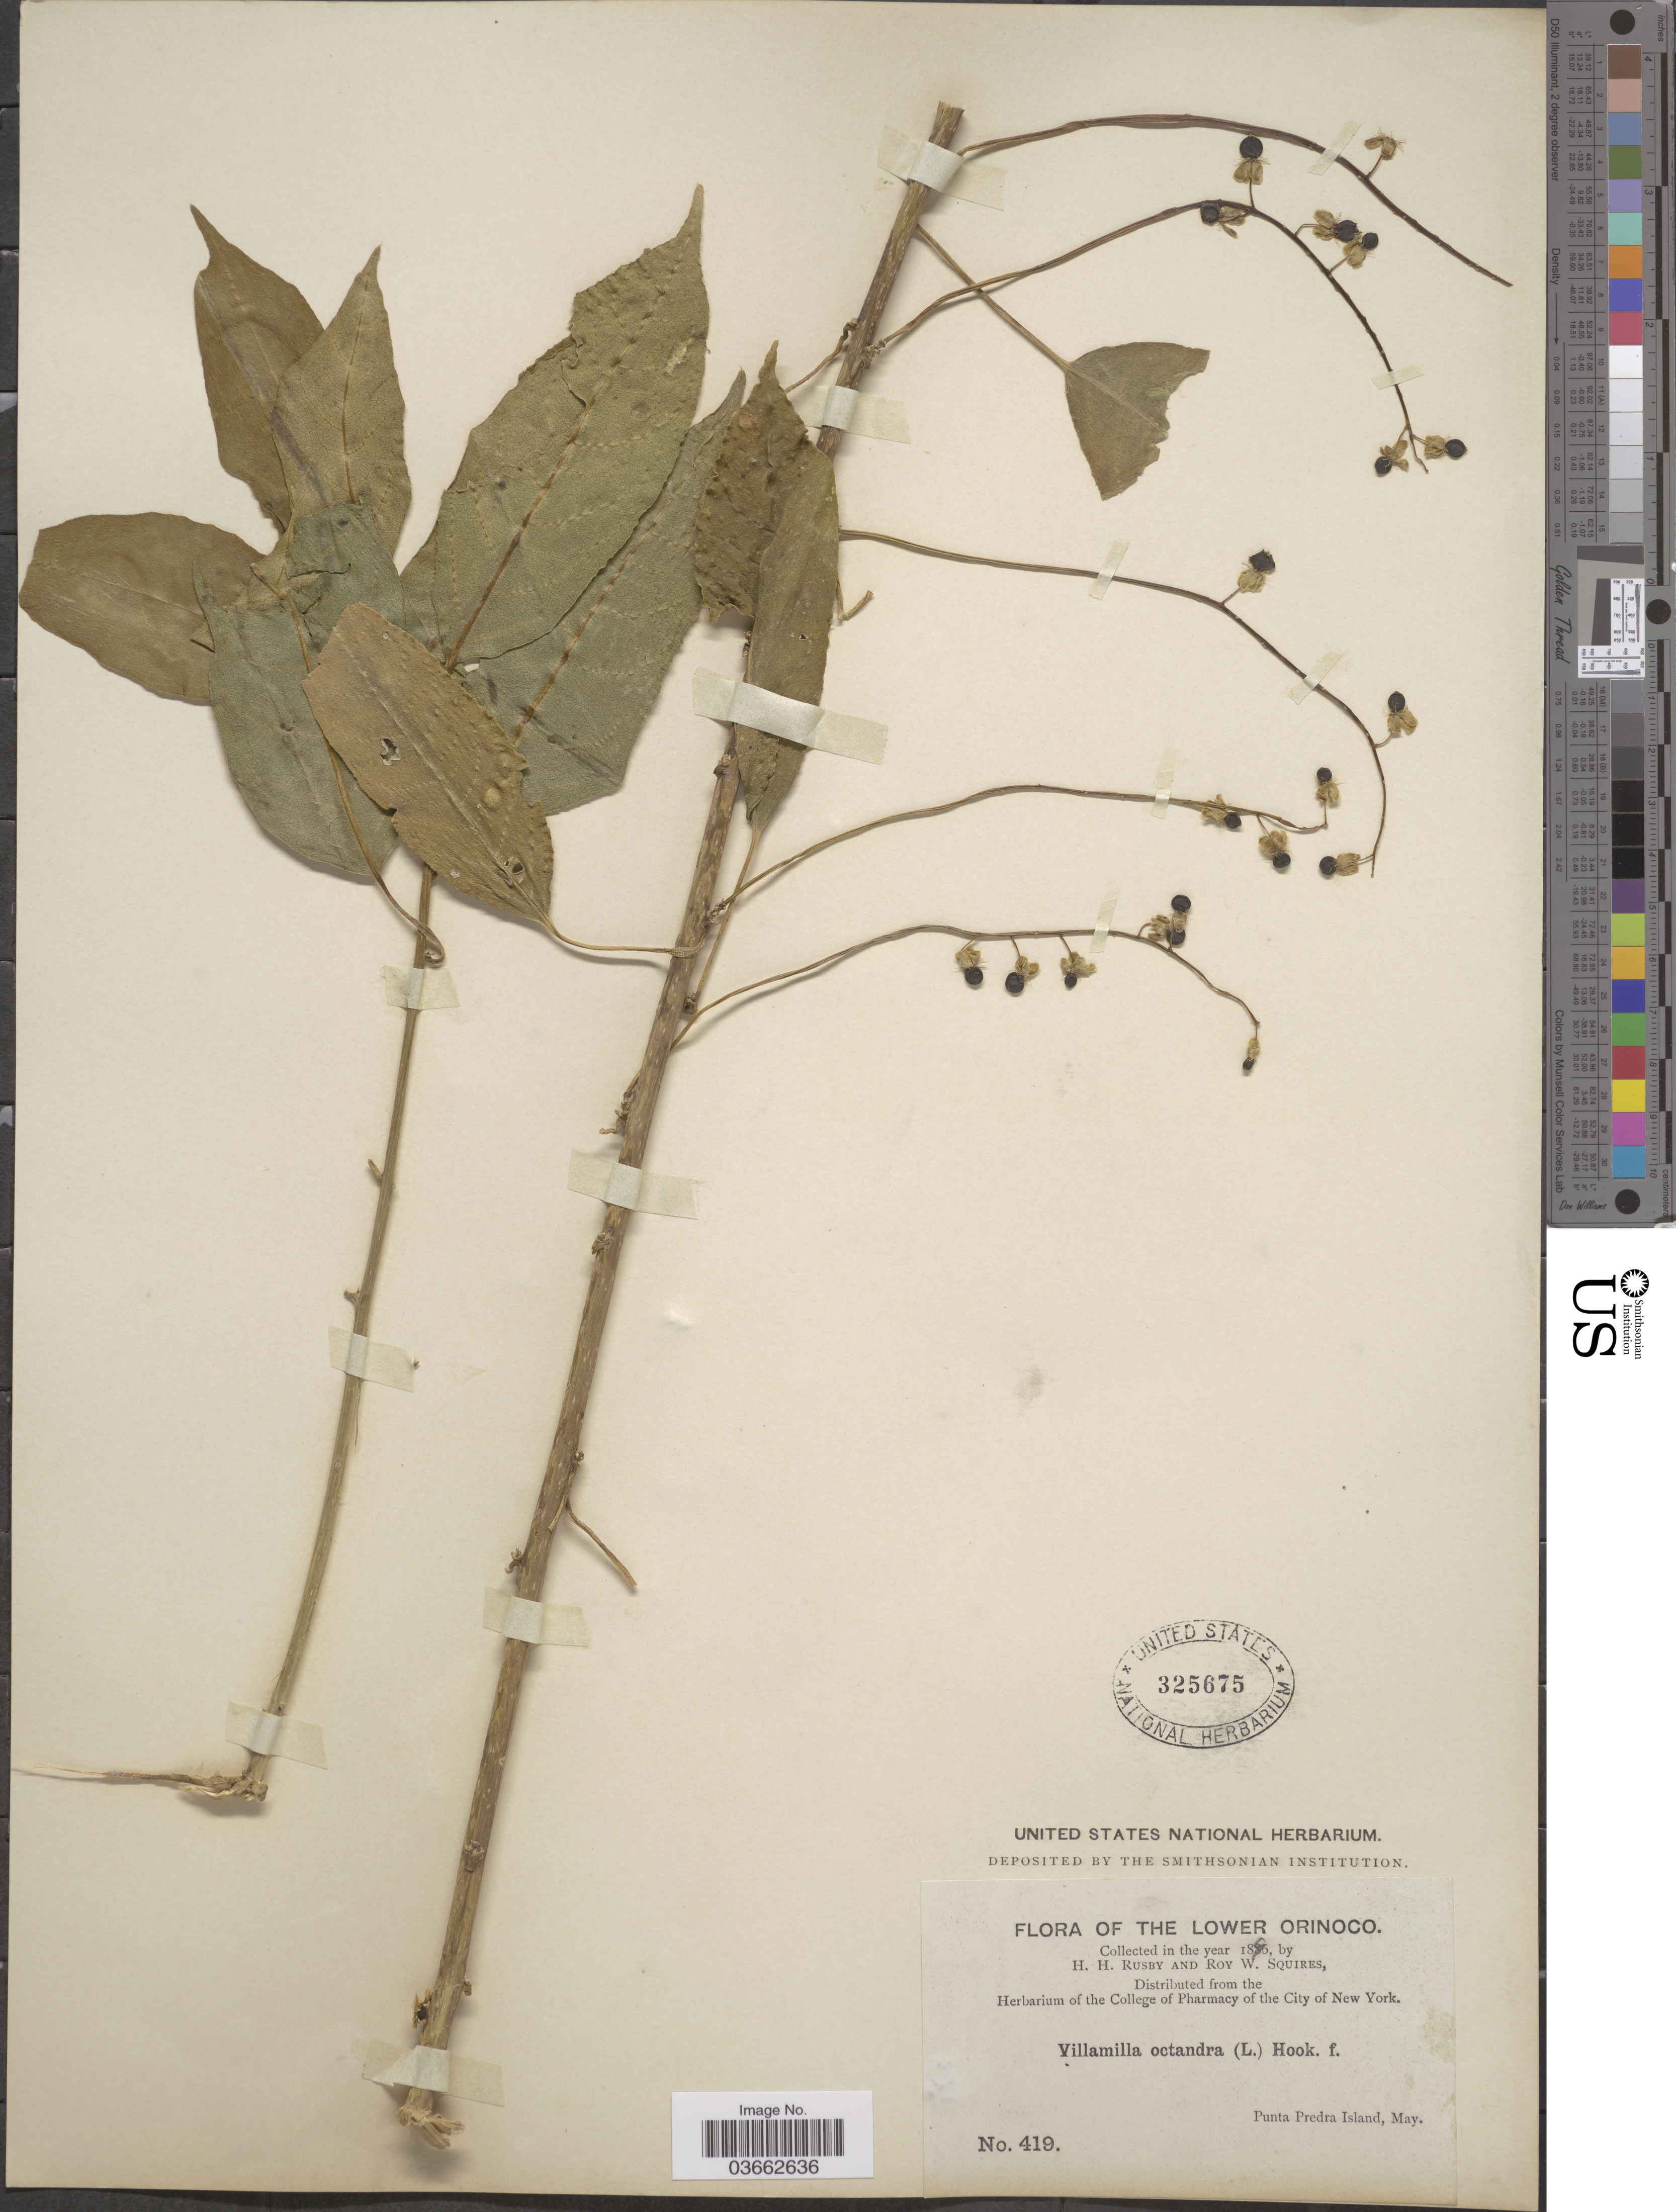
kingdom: Plantae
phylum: Tracheophyta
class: Magnoliopsida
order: Caryophyllales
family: Phytolaccaceae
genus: Trichostigma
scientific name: Trichostigma octandrum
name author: (L.) H. Walter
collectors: H. H. Rusby & R. Squires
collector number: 419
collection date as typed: May 1896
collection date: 1896-05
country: Venezuela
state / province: Bolivar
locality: Lower Orinoco, Isla Punta Piedra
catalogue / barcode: US 325675